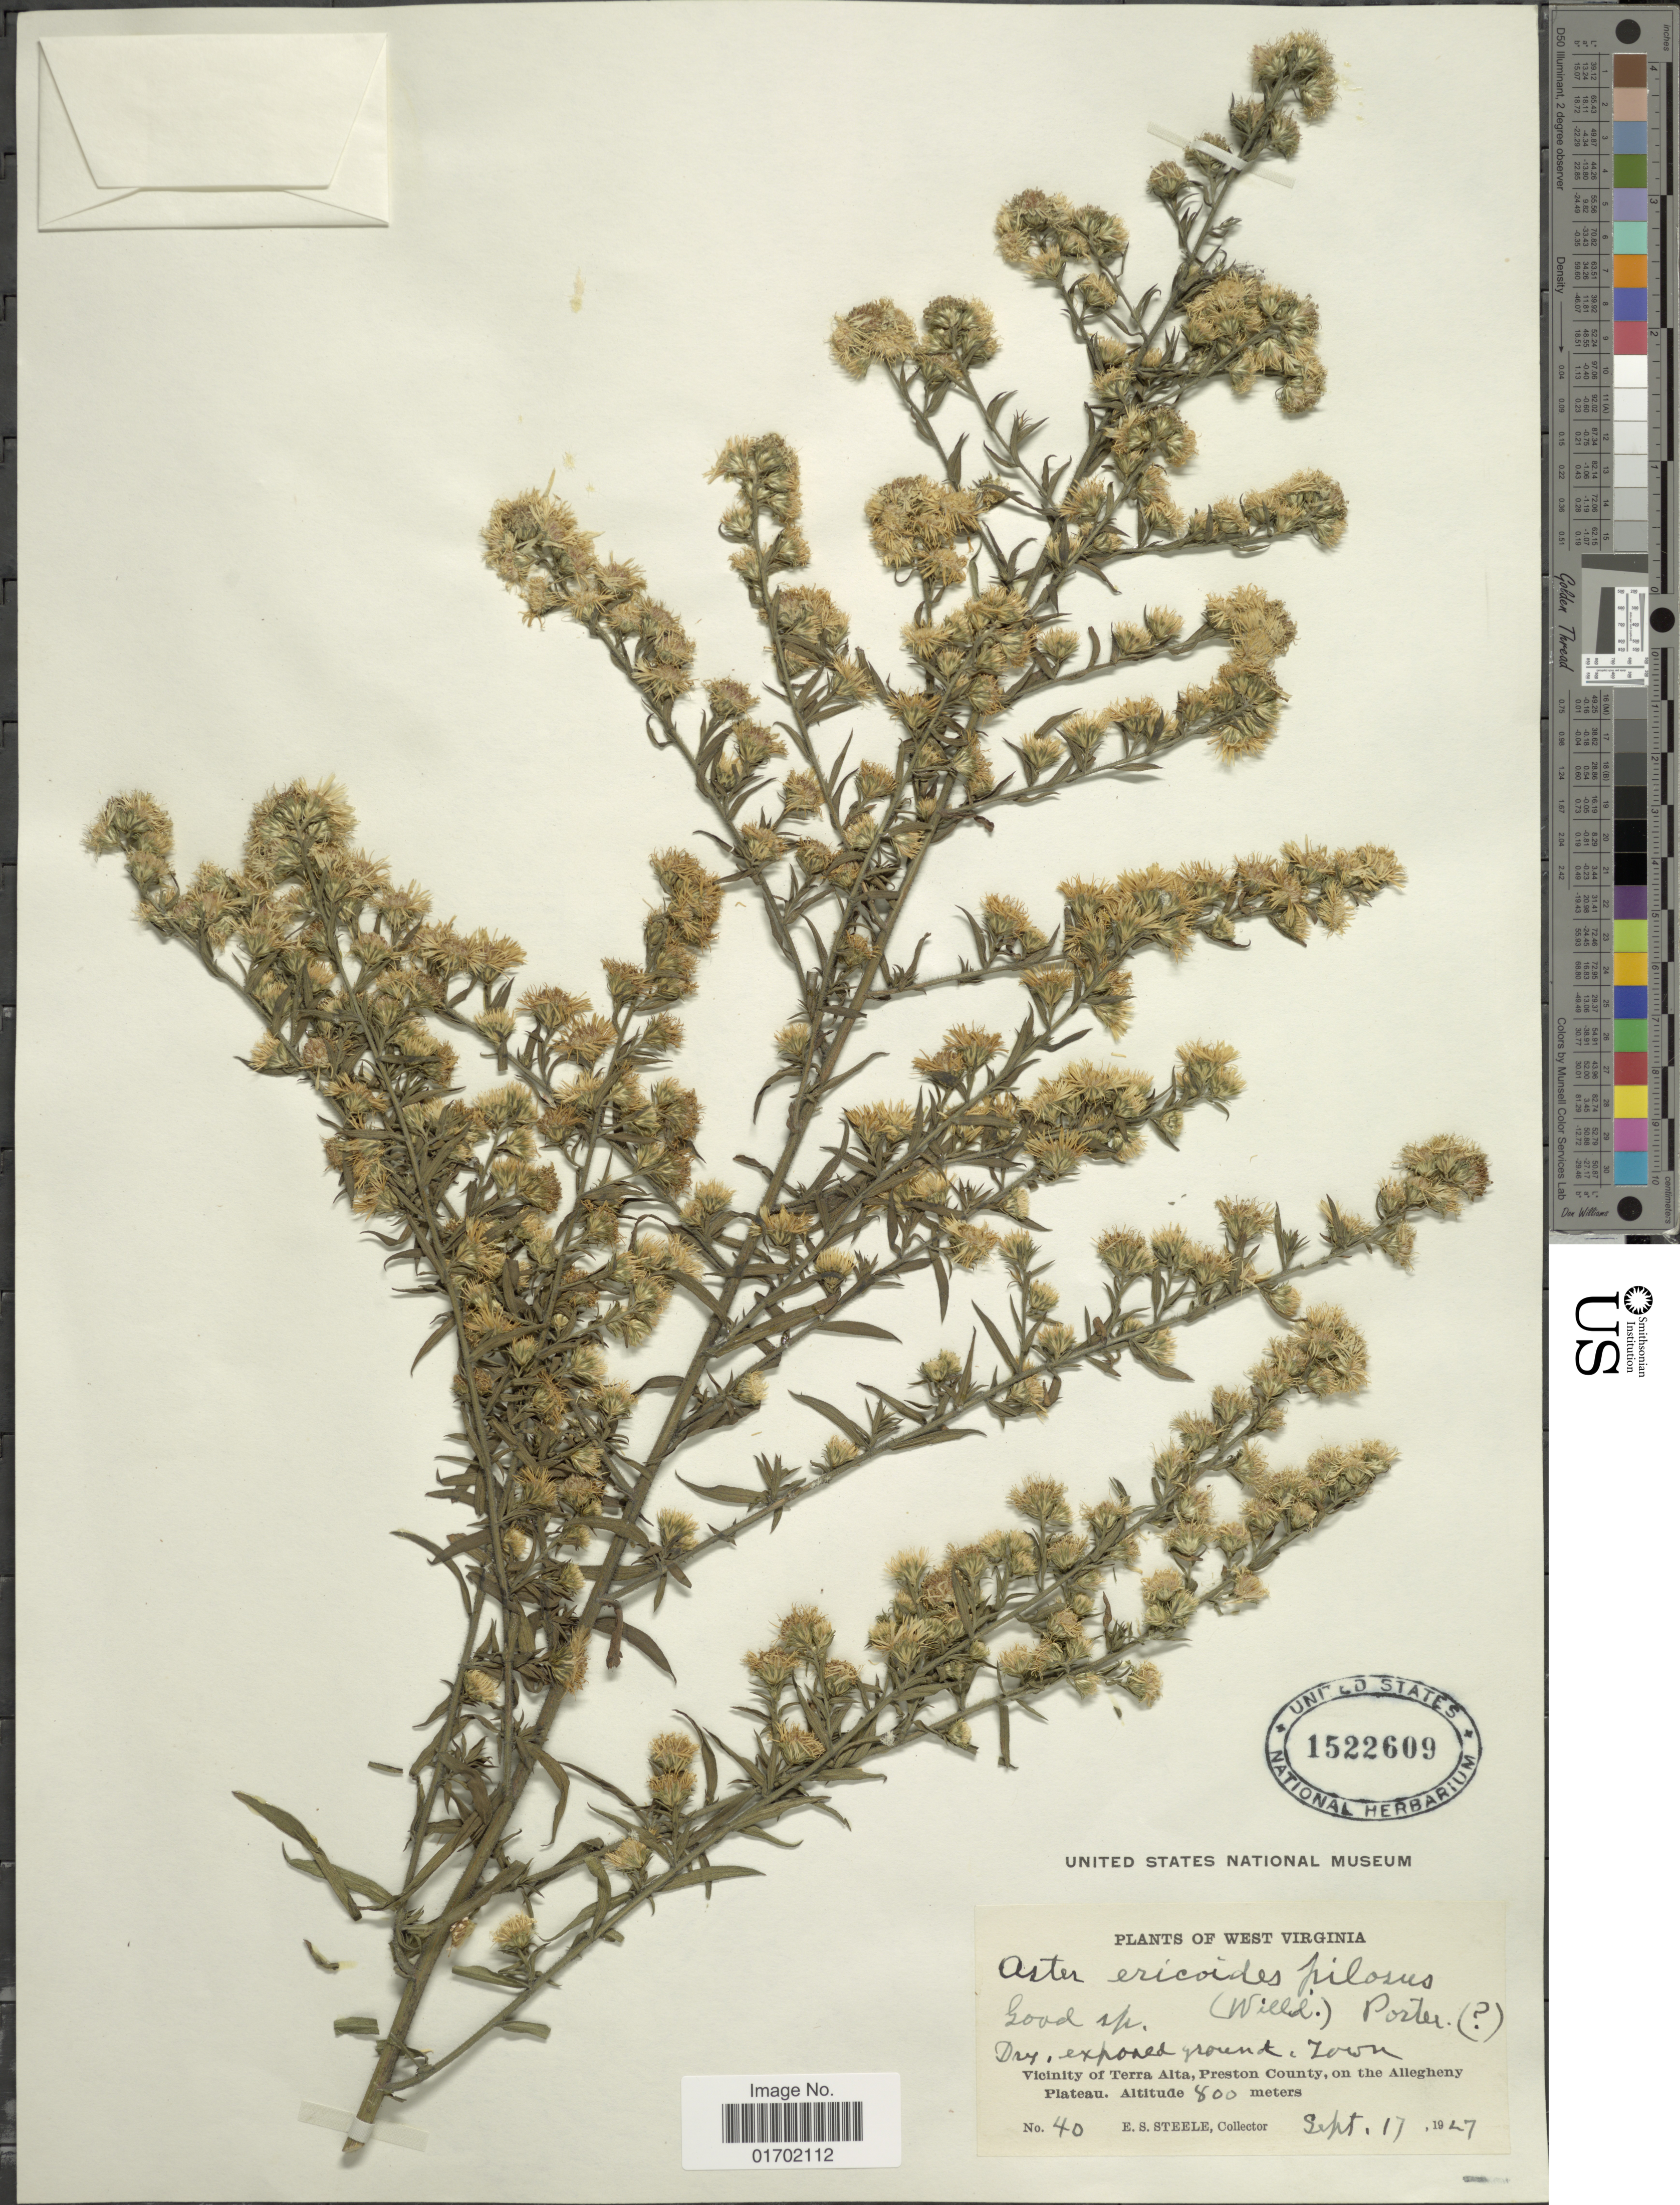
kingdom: Plantae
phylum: Tracheophyta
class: Magnoliopsida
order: Asterales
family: Asteraceae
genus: Symphyotrichum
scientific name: Symphyotrichum pilosum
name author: (Willd.) G.L. Nesom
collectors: E. Steele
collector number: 40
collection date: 1927-09-17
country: United States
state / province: West Virginia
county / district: Preston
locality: Vicinity of Terra Alta, Preston County, on the Allegheny Plateau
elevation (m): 800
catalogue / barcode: US 1522609